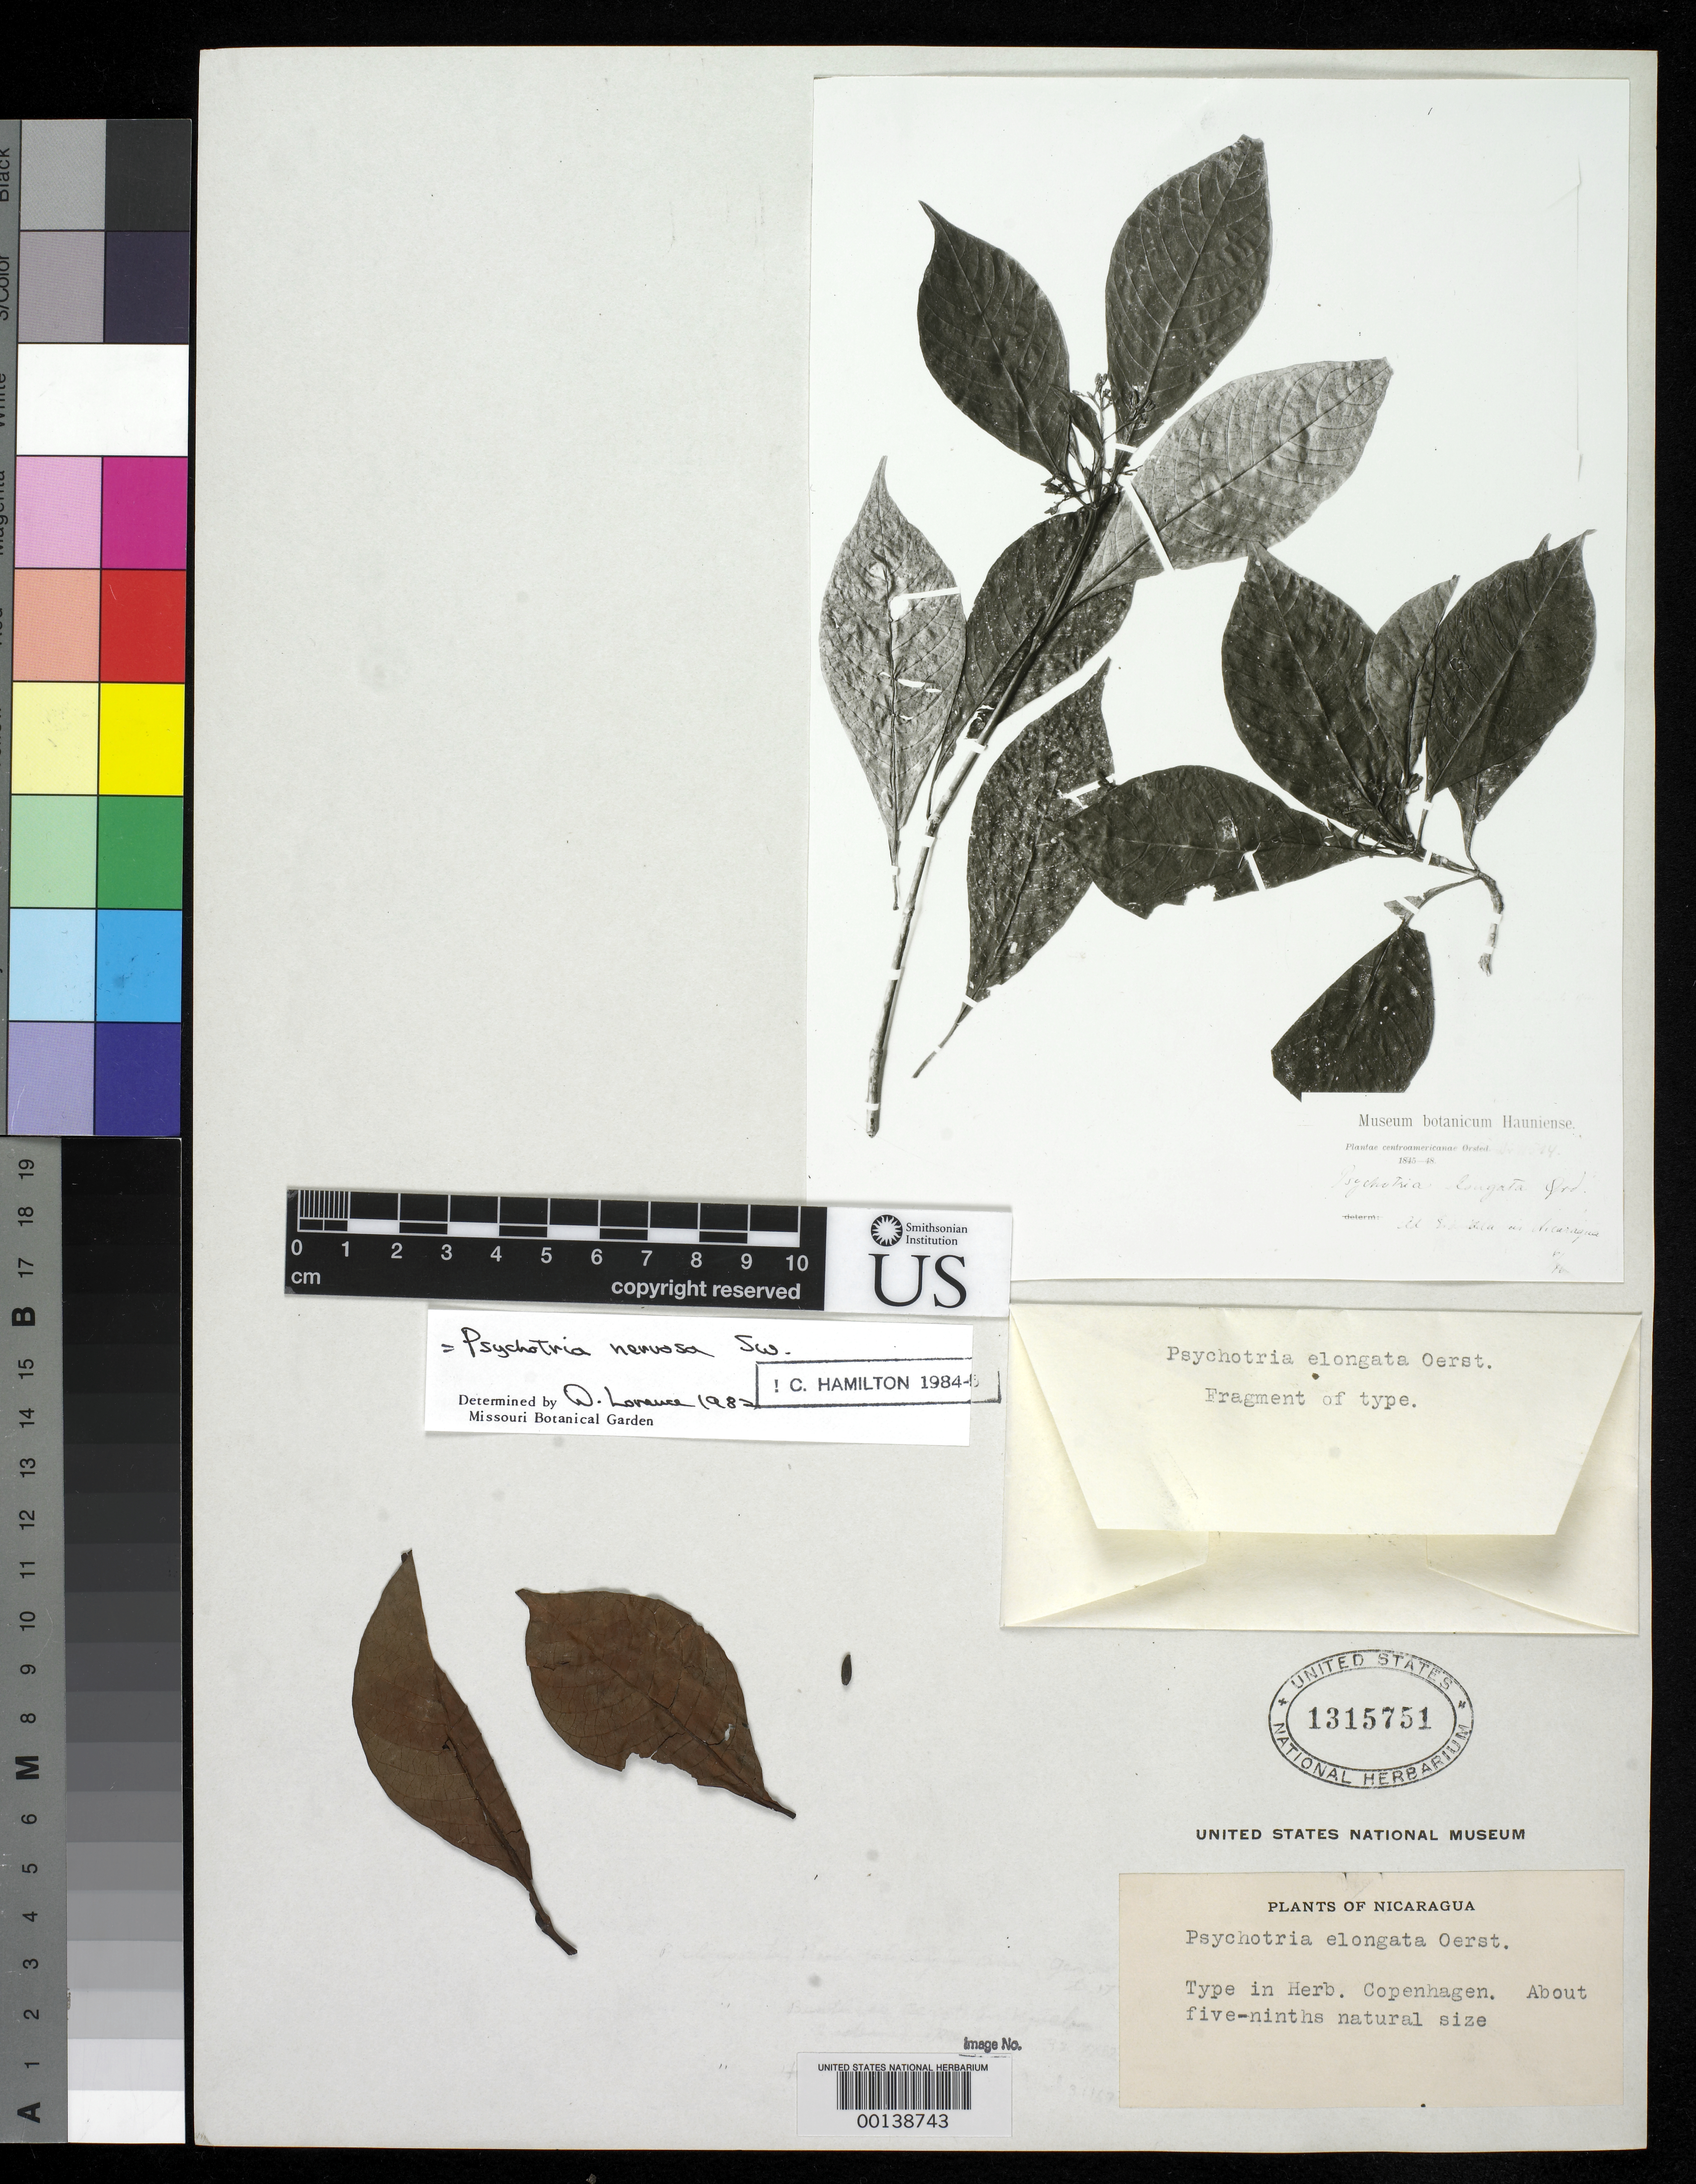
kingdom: Plantae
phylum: Tracheophyta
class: Magnoliopsida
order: Gentianales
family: Rubiaceae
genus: Psychotria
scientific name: Psychotria elongata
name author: Benth. ex Oerst.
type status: Type Material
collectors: A. S. Oersted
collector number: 11594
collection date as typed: Jun 1846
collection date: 1846-06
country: Nicaragua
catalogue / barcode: US 1315751